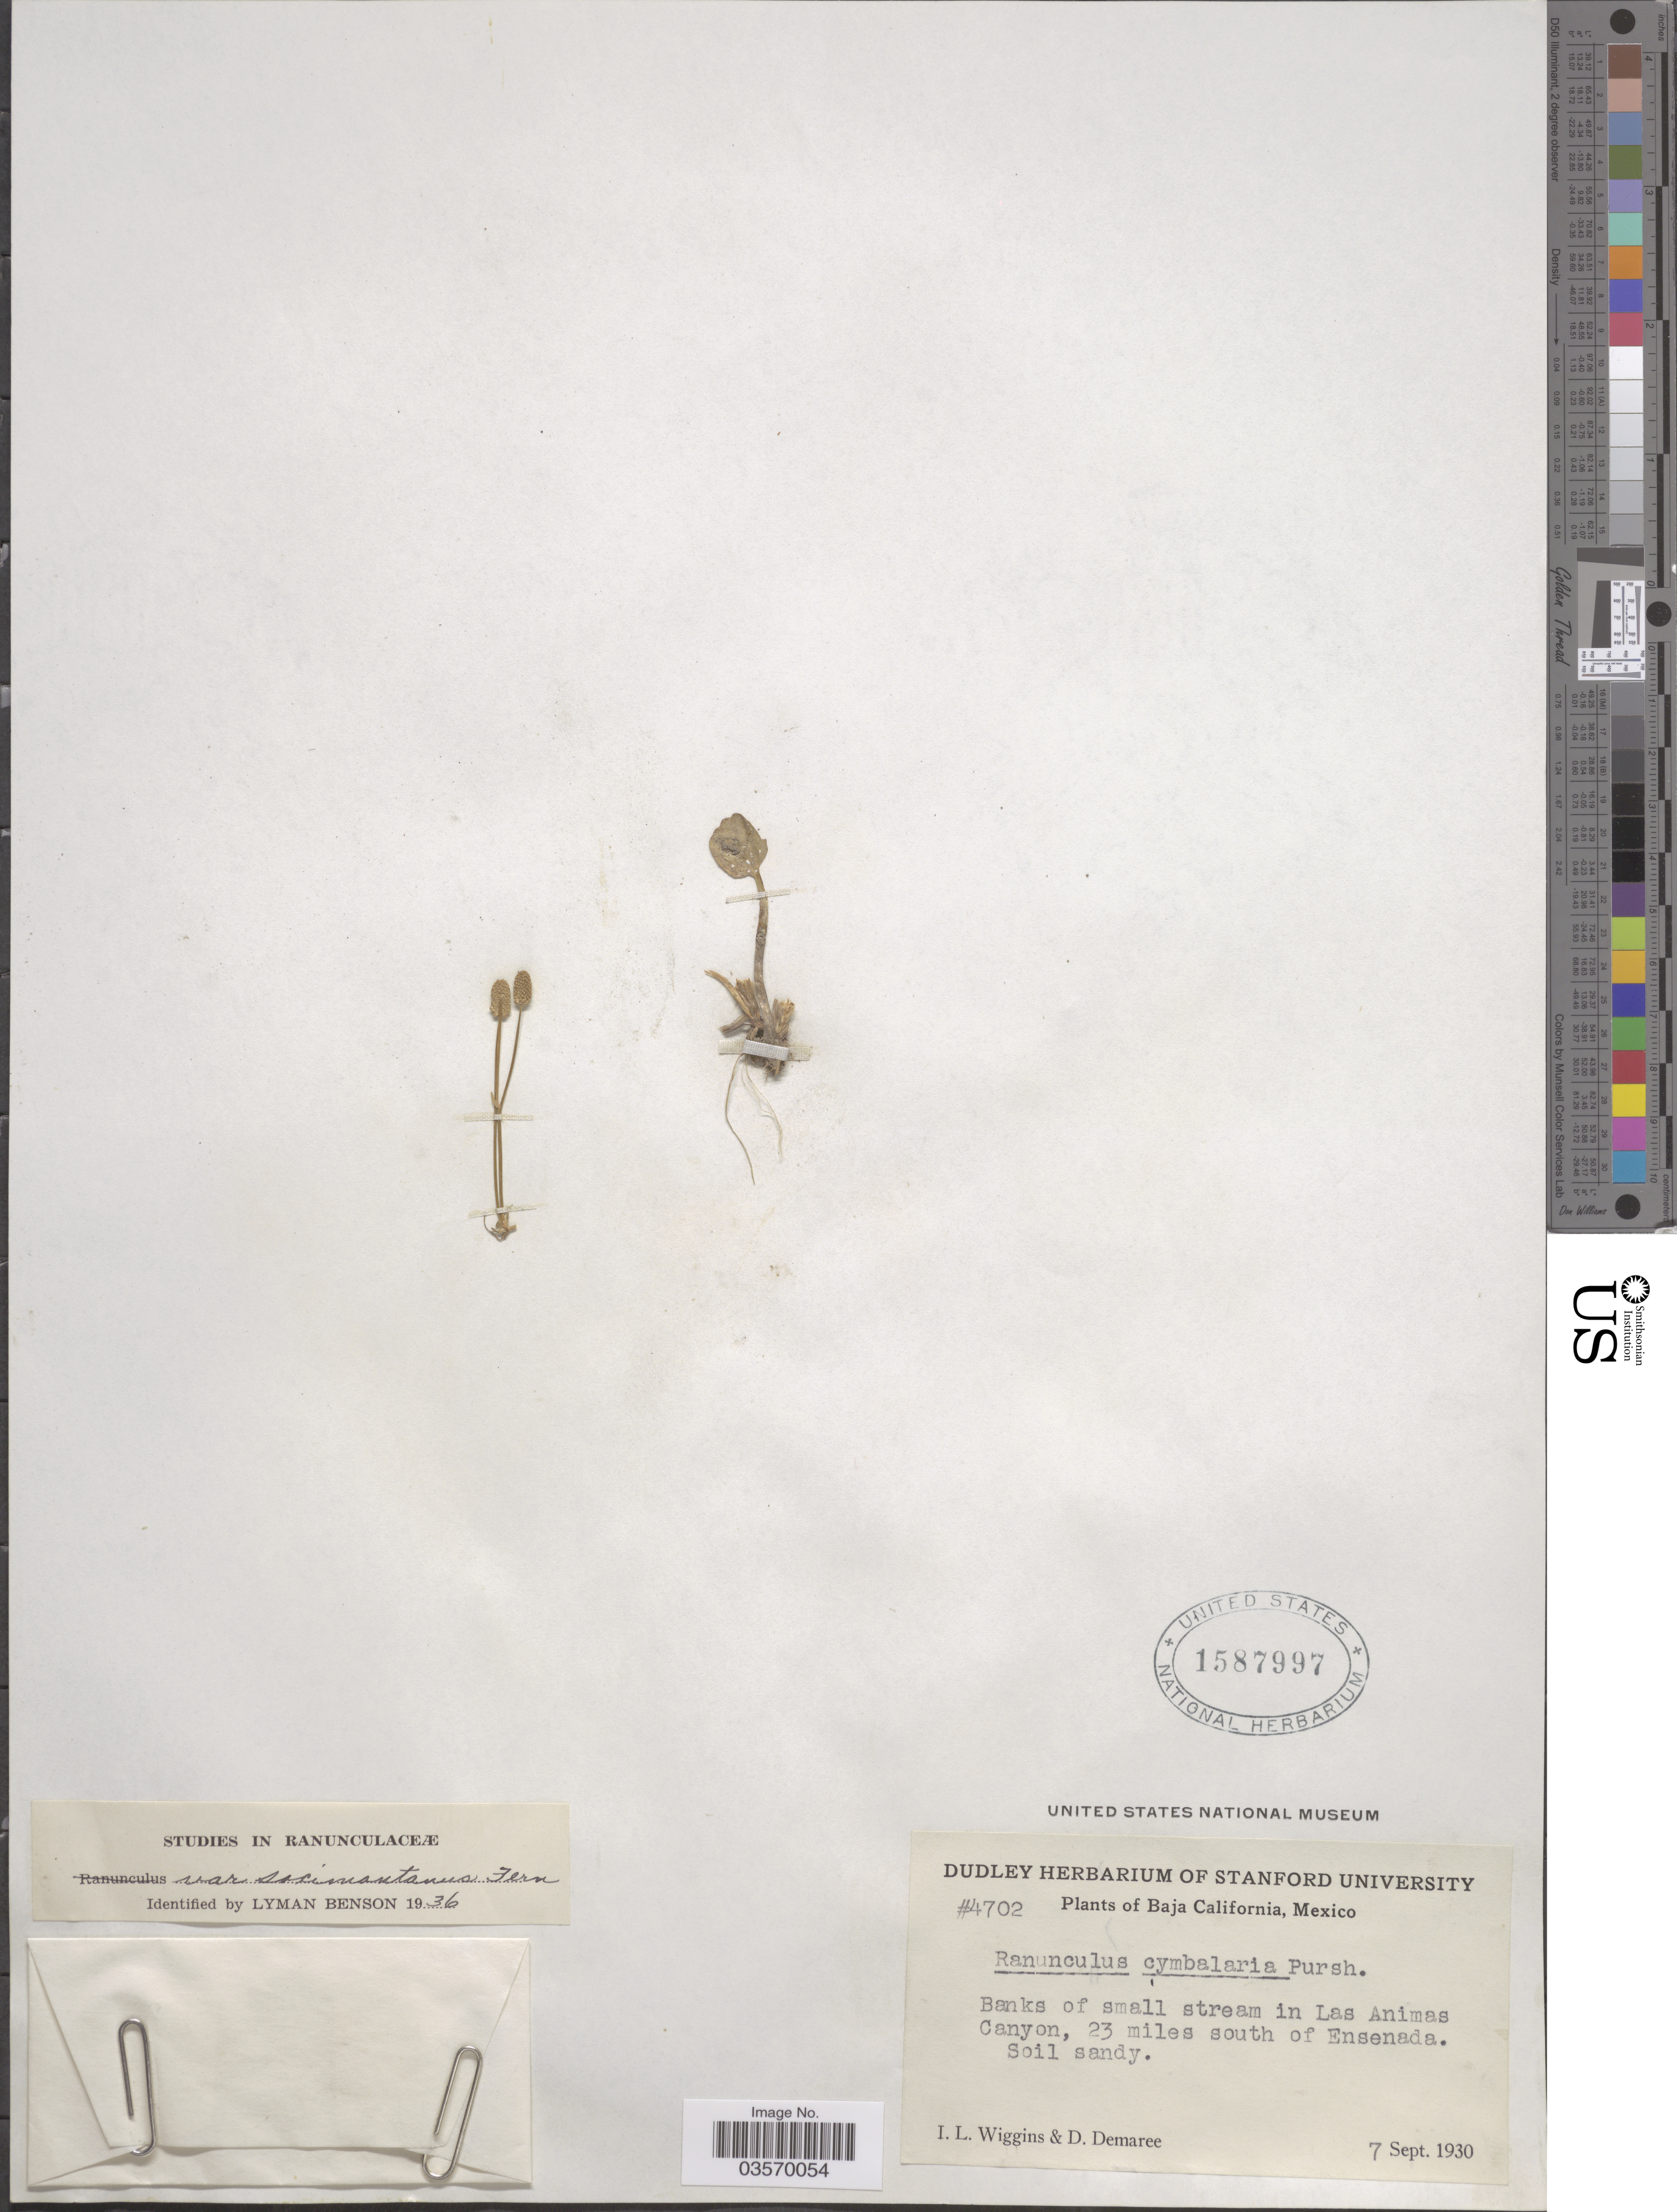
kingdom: Plantae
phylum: Tracheophyta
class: Magnoliopsida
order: Ranunculales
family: Ranunculaceae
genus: Halerpestes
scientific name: Halerpestes cymbalaria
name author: (Pursh) Greene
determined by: Strong, M. T., (US), Smithsonian Institution - National Museum of Natural History (UNITED STATES)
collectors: I. L. Wiggins & D. Demaree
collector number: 4702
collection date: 1930-09-07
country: Mexico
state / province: Baja California Norte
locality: Banks of small stream in Las Animas Canyon, 23 miles south of Ensenada.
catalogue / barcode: US 1587997